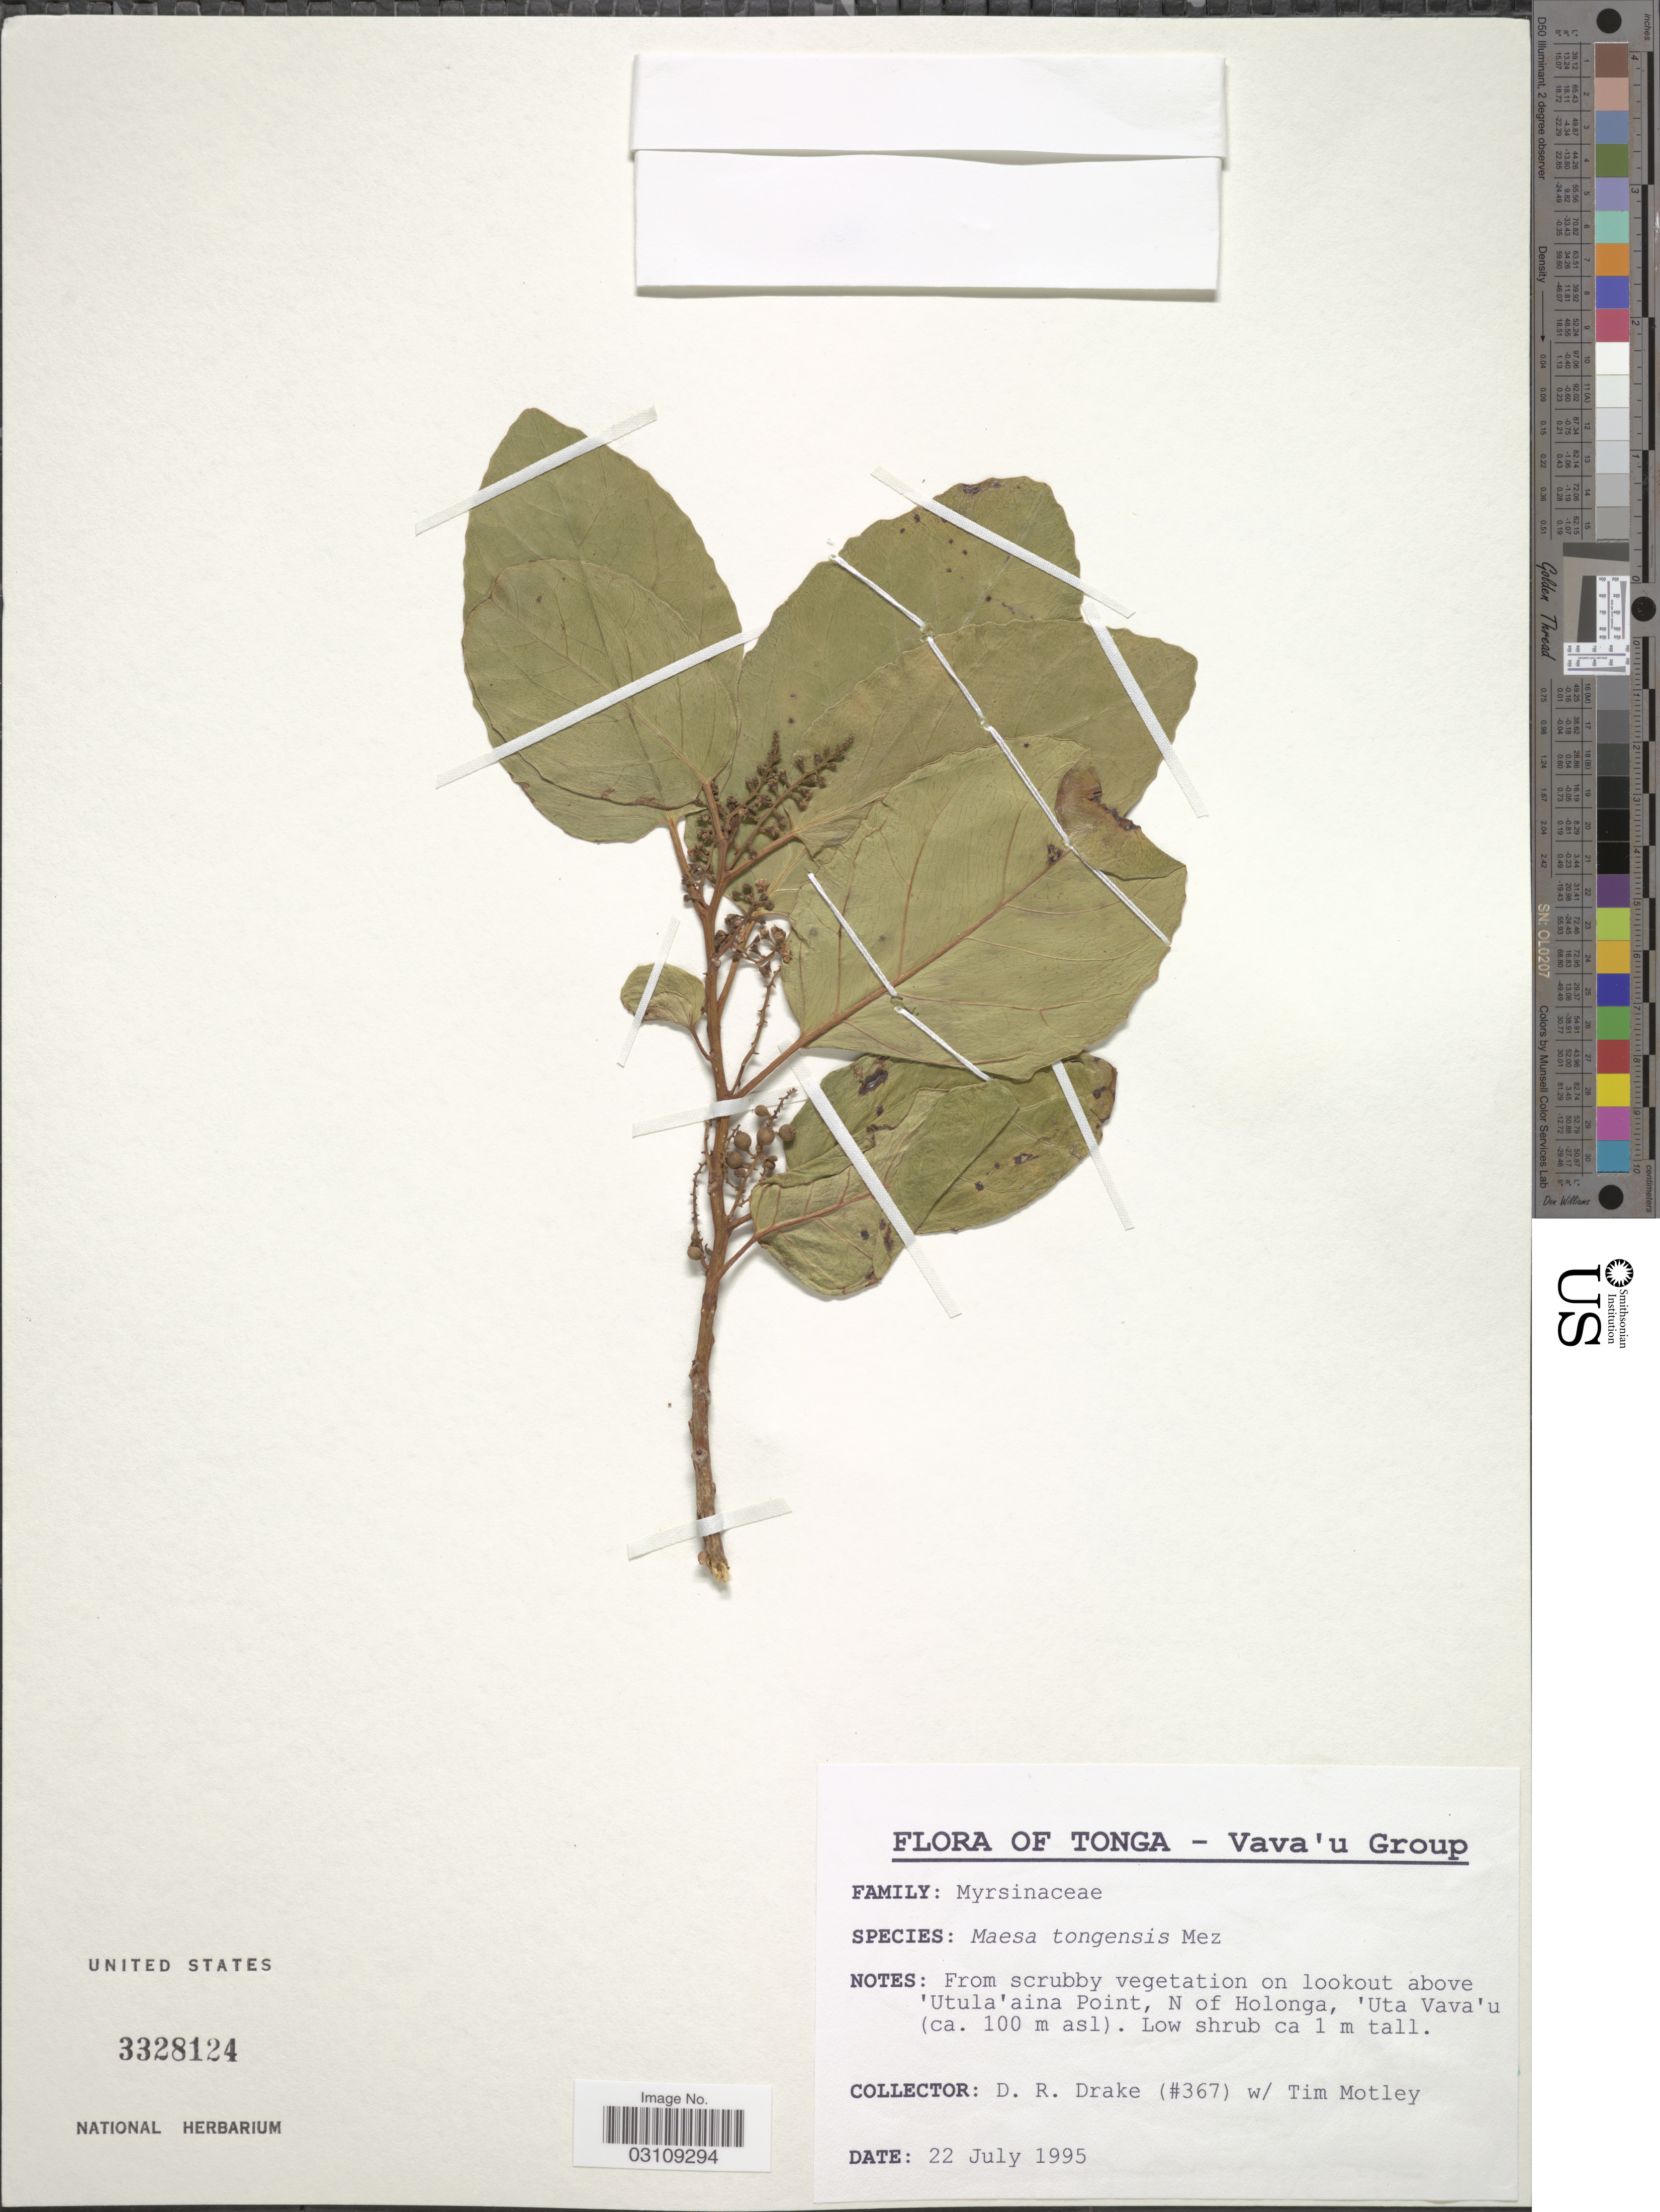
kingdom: Plantae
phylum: Tracheophyta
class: Magnoliopsida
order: Ericales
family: Primulaceae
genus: Maesa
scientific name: Maesa tongensis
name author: Mez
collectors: D.R. Drake & T. Motley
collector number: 367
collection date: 1995-07-22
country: Tonga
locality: Vava'u Group. From scrubby vegetation on lookout above 'Utula'aina Point, N of Holonga, 'Uta Vava'u.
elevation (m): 100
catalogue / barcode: US 3328124